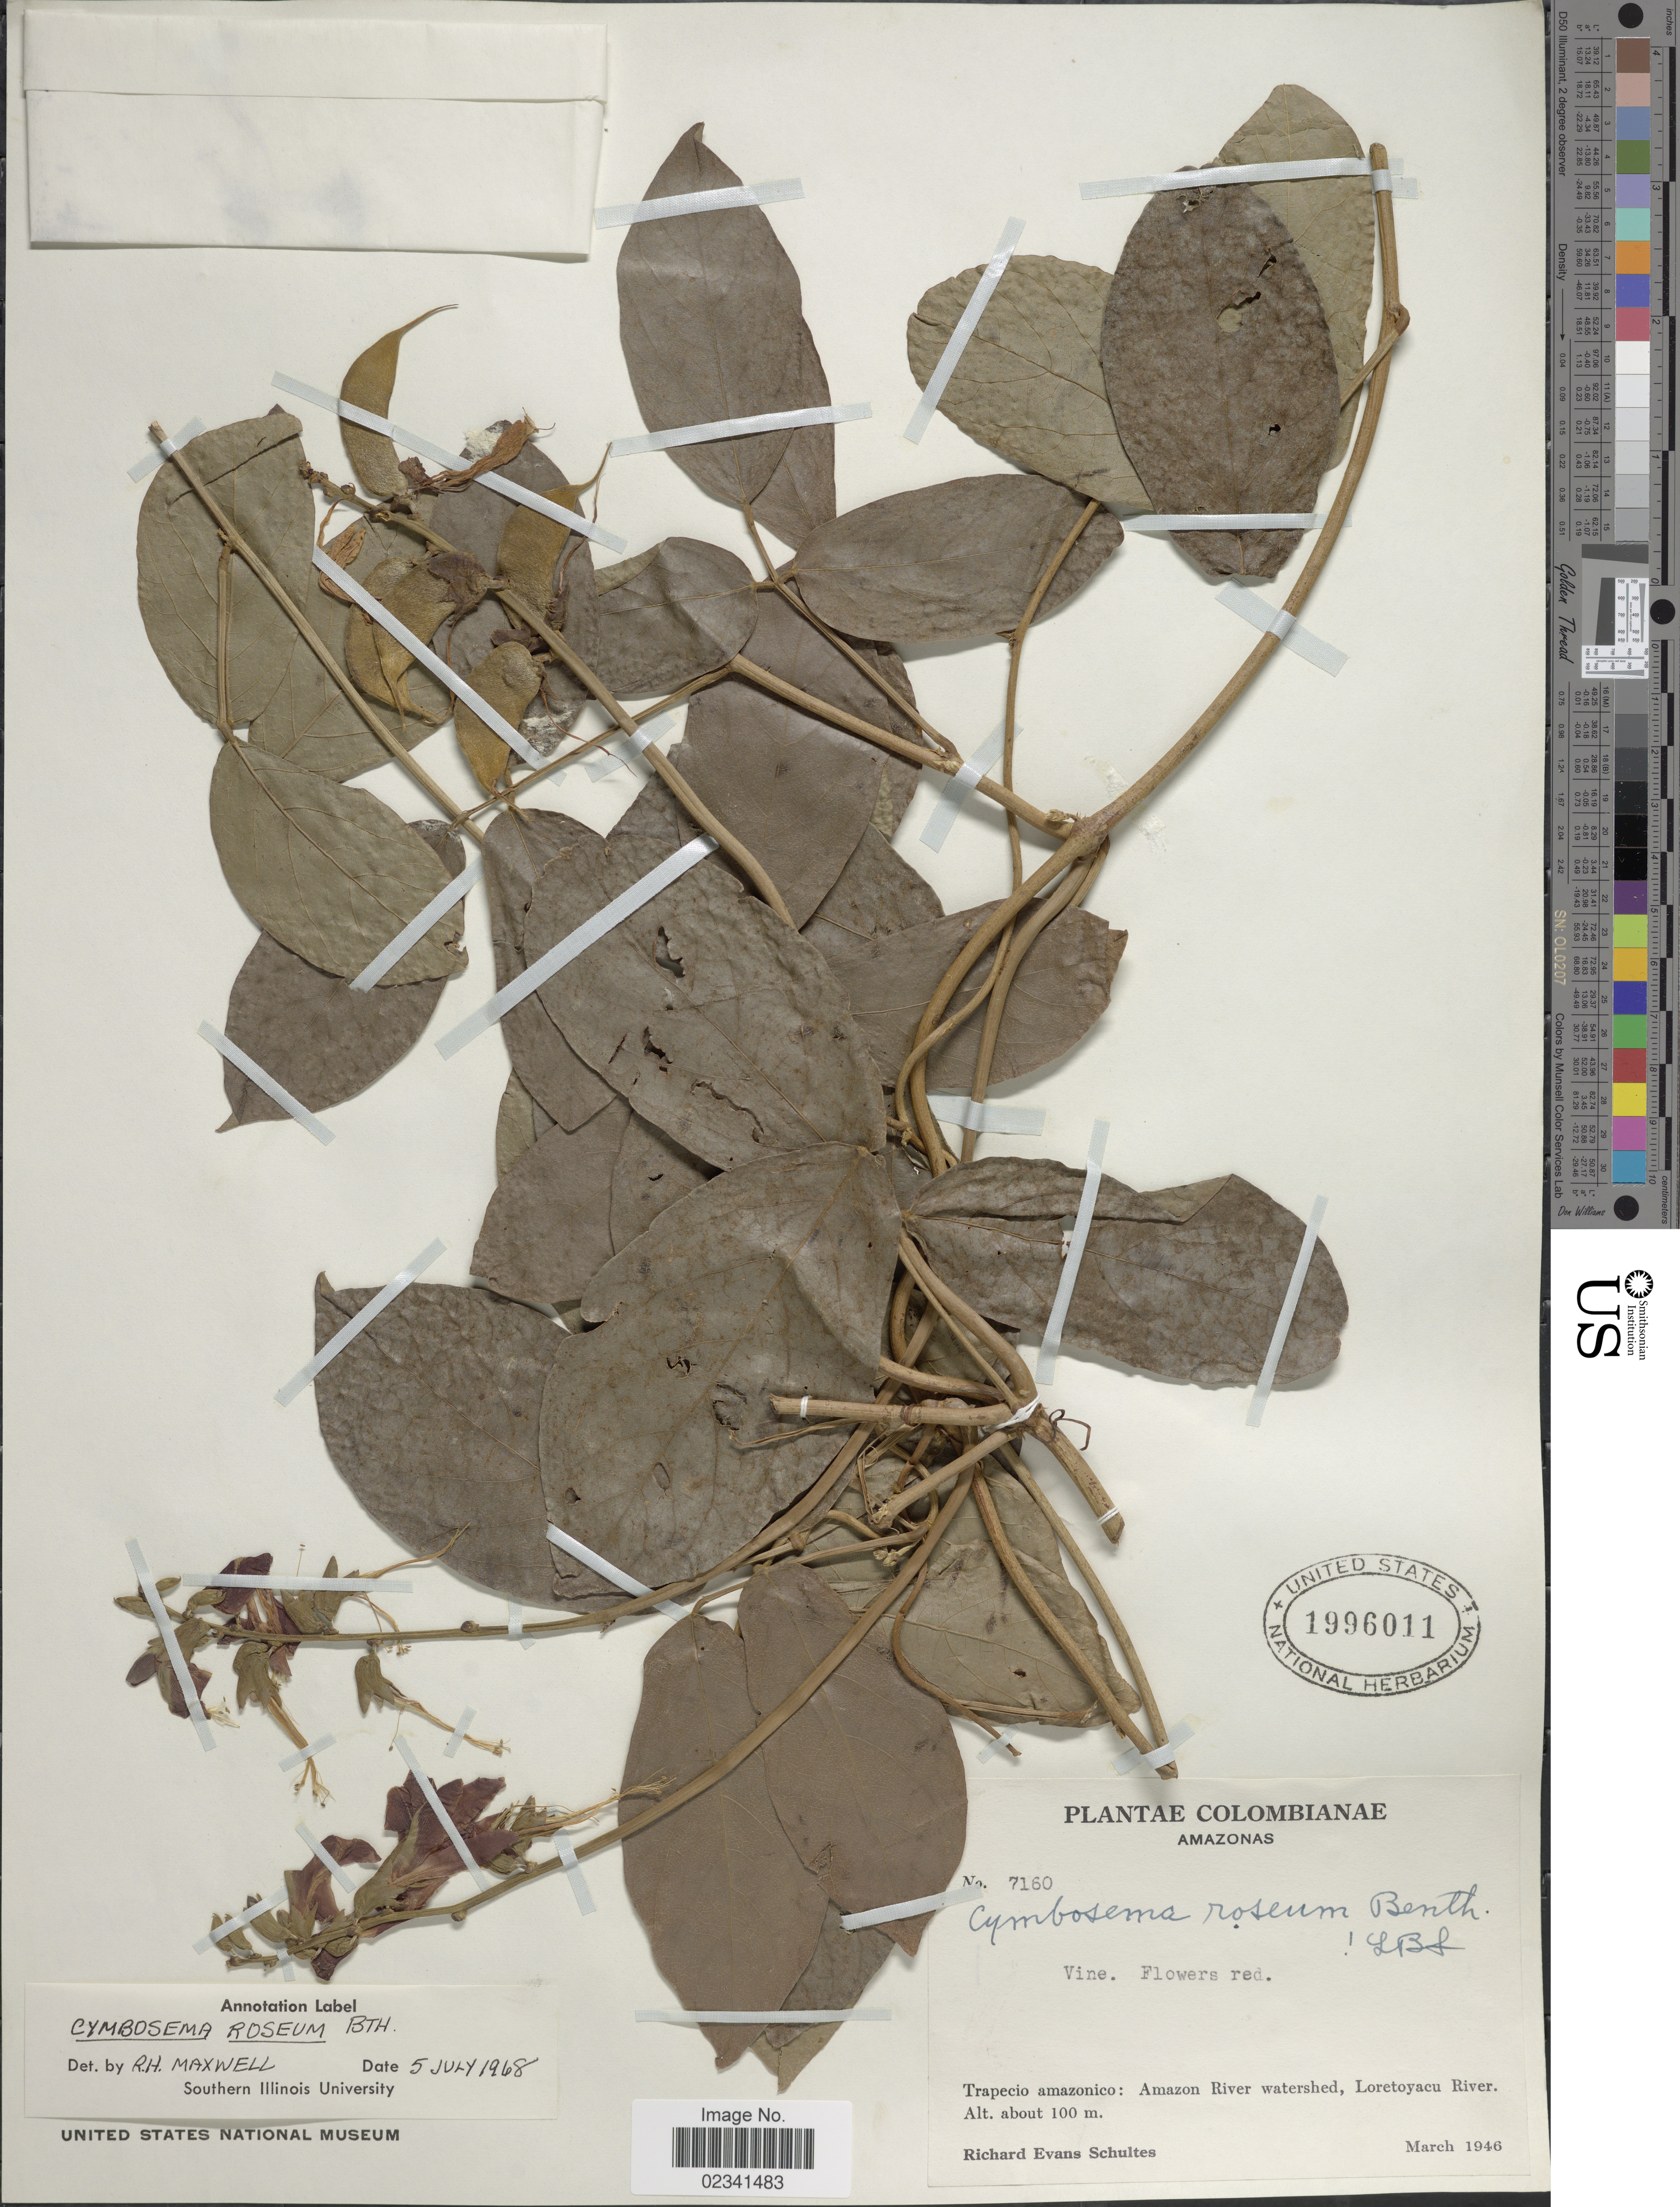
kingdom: Plantae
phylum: Tracheophyta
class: Magnoliopsida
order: Fabales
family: Fabaceae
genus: Cymbosema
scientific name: Cymbosema roseum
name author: Benth.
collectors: R. E. Schultes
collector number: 7160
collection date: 1946-03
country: Colombia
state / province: Amazônas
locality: Trapecio amazonico: Amazon River watershed, Loretoyacu River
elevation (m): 100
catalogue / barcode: US 1996011